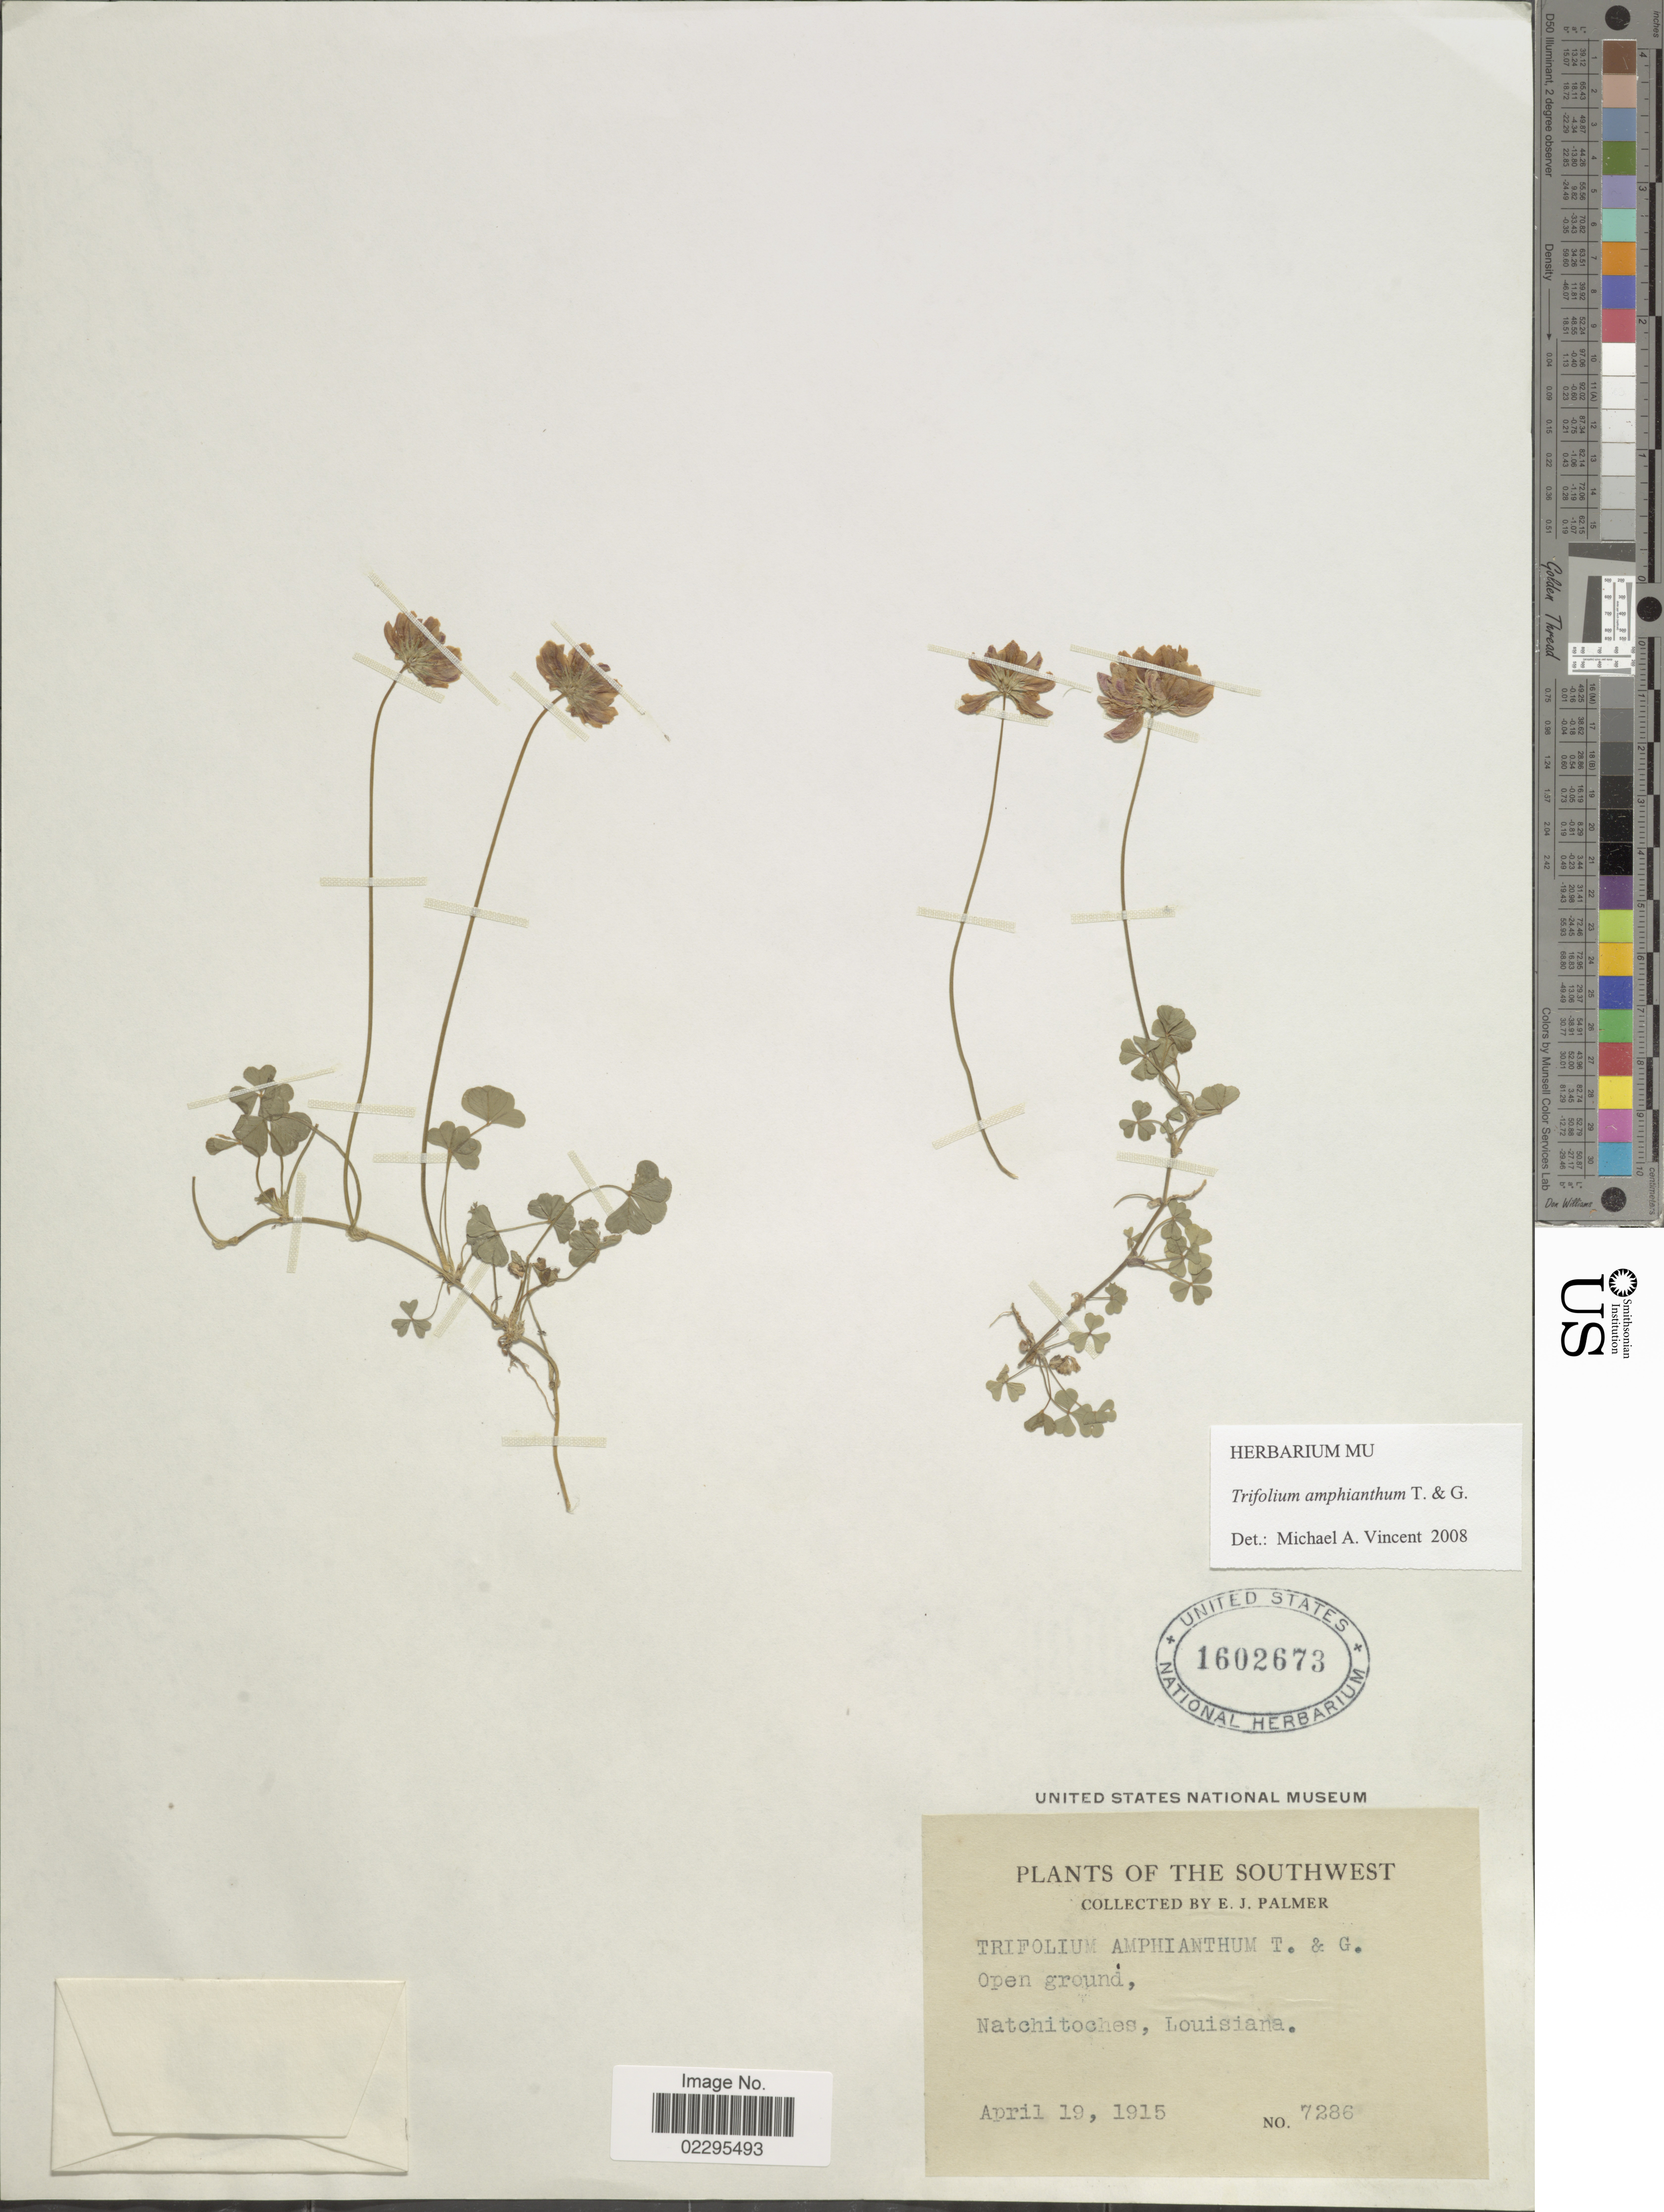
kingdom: Plantae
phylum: Tracheophyta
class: Magnoliopsida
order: Fabales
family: Fabaceae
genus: Trifolium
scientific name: Trifolium amphianthum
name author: Torr. & A. Gray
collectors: E. J. Palmer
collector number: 7286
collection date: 1915-04-19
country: United States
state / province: Louisiana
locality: Southwest. Natchitoches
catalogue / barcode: US 1602673